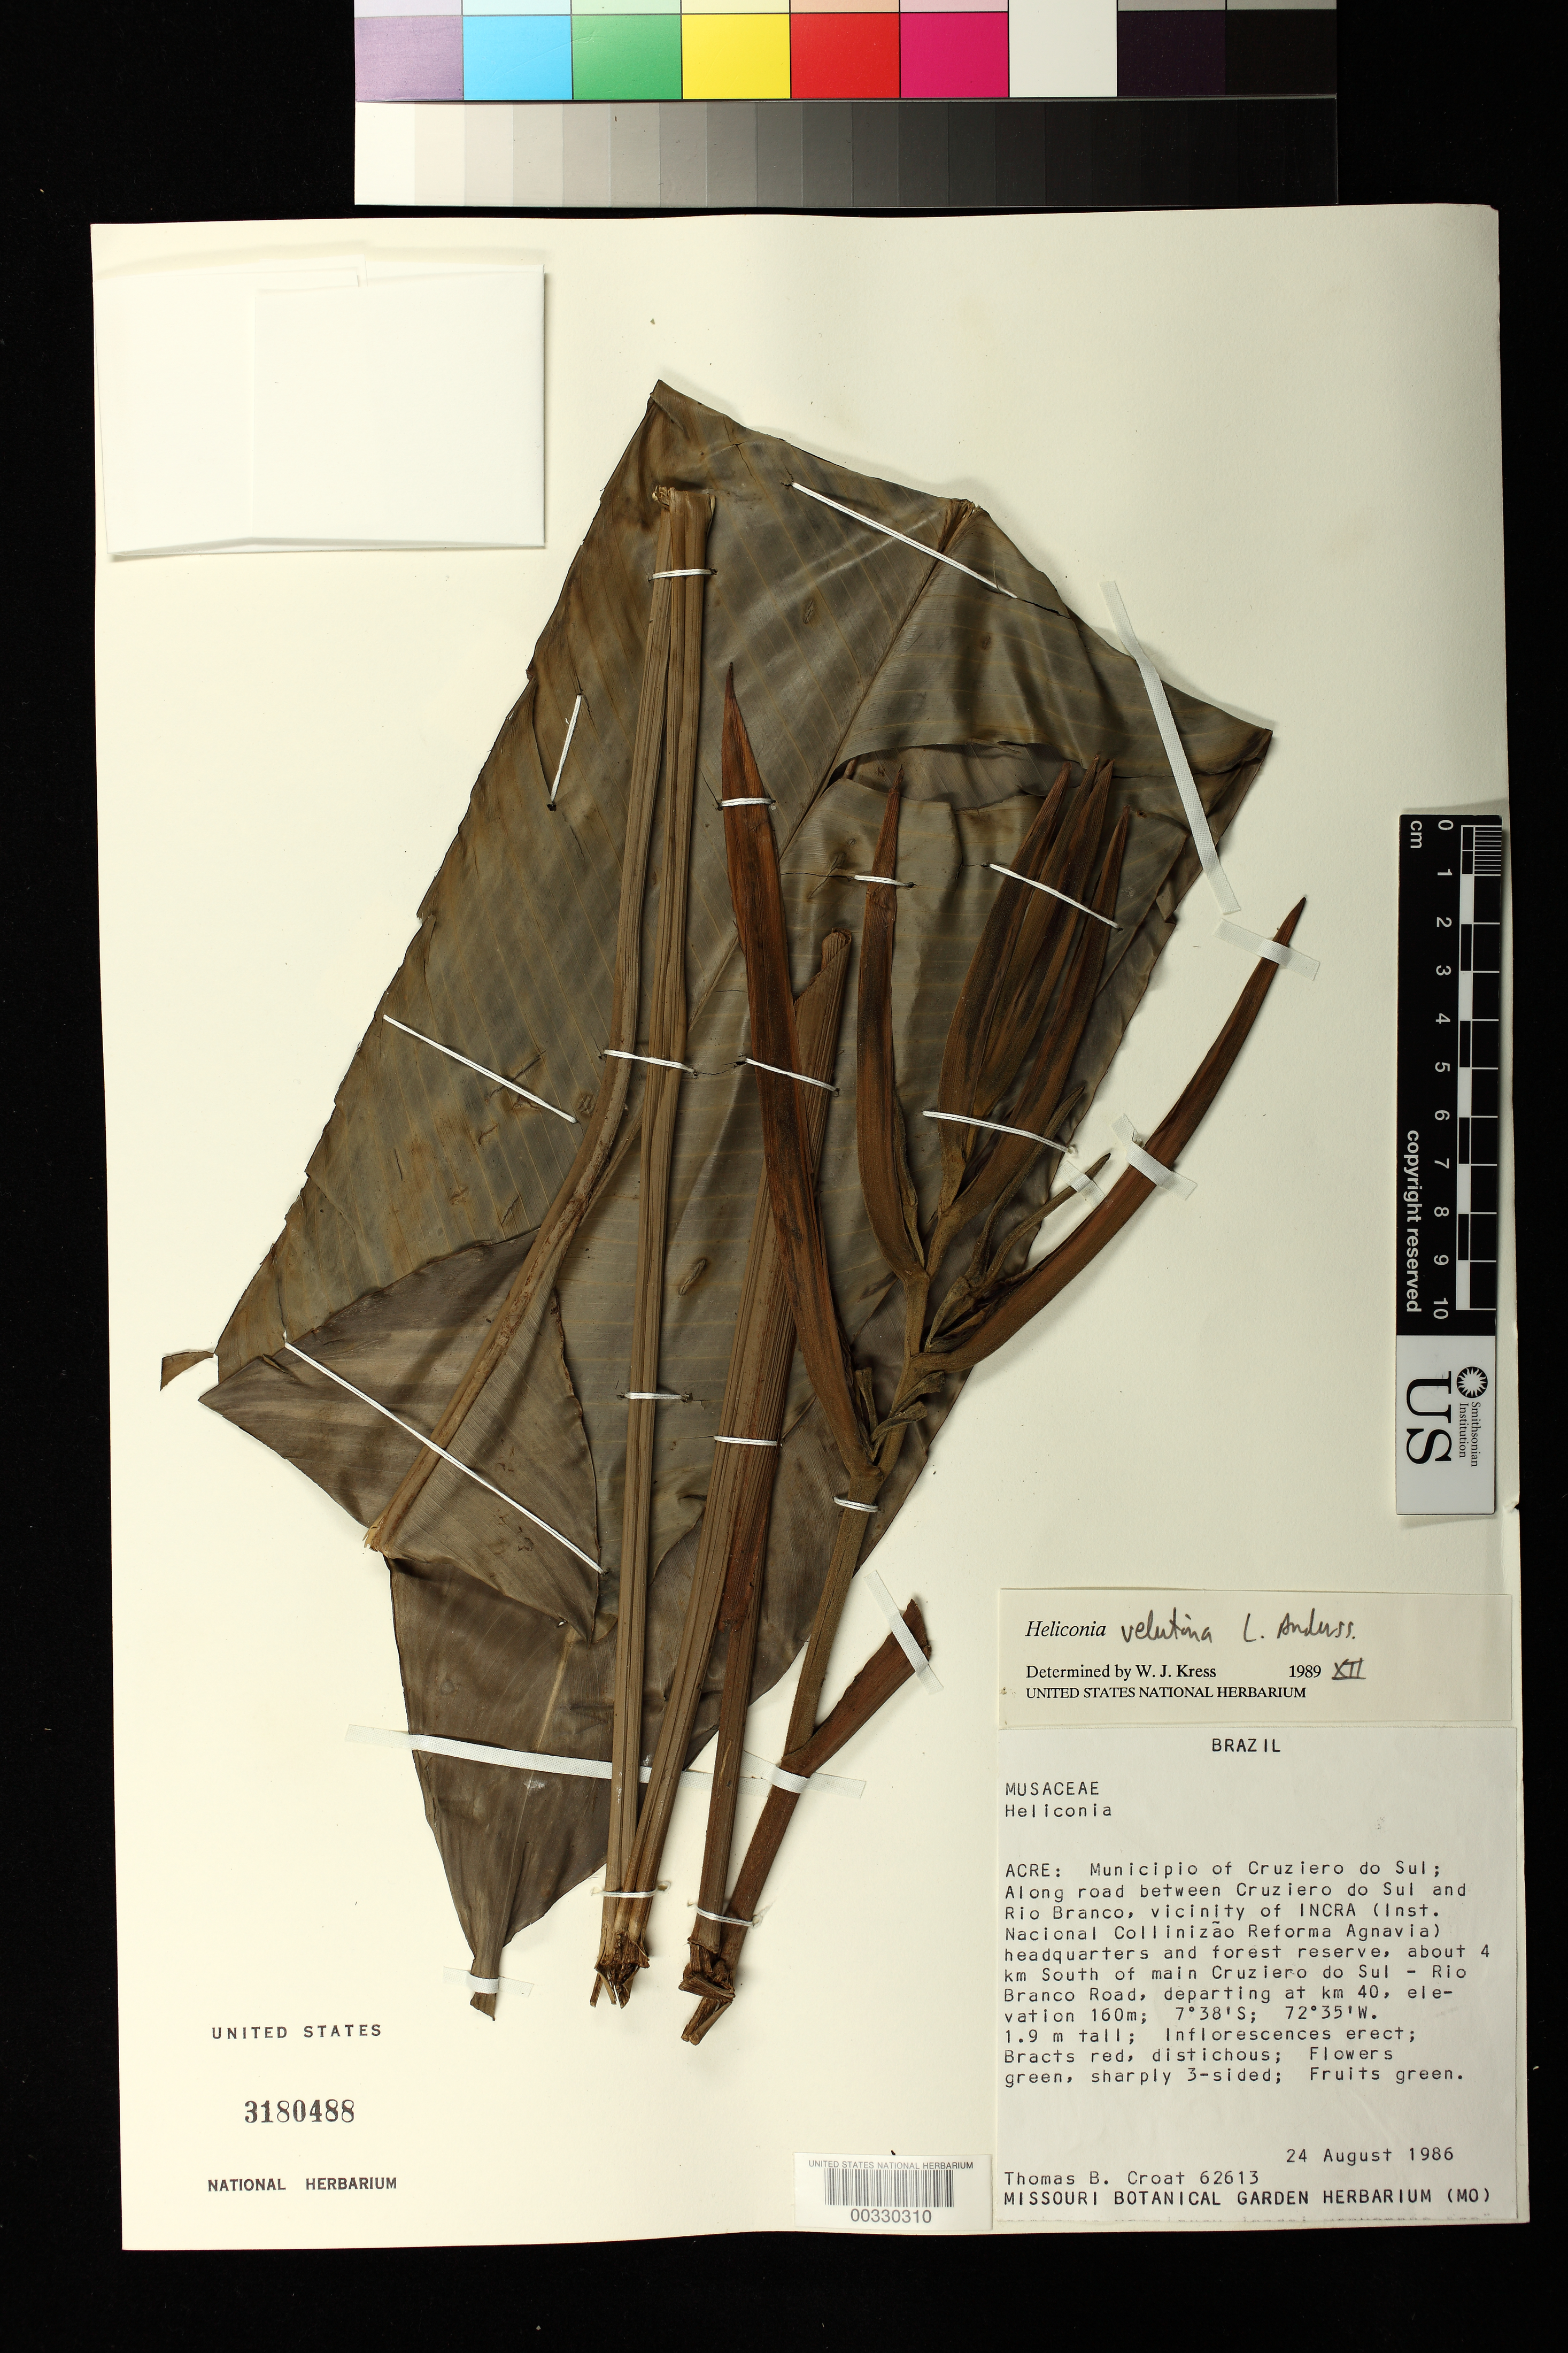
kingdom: Plantae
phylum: Tracheophyta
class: Liliopsida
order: Zingiberales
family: Heliconiaceae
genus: Heliconia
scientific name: Heliconia velutina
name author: L. Andersson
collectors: T. B. Croat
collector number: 62613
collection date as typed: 24 Aug 1986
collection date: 1986-08-24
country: Brazil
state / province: Acre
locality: Mun of cruziero do sul, along road between cruziero do sul and rio branco, vicinity of incra headquarters and forest reserve, ..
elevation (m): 160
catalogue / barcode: US 3180488